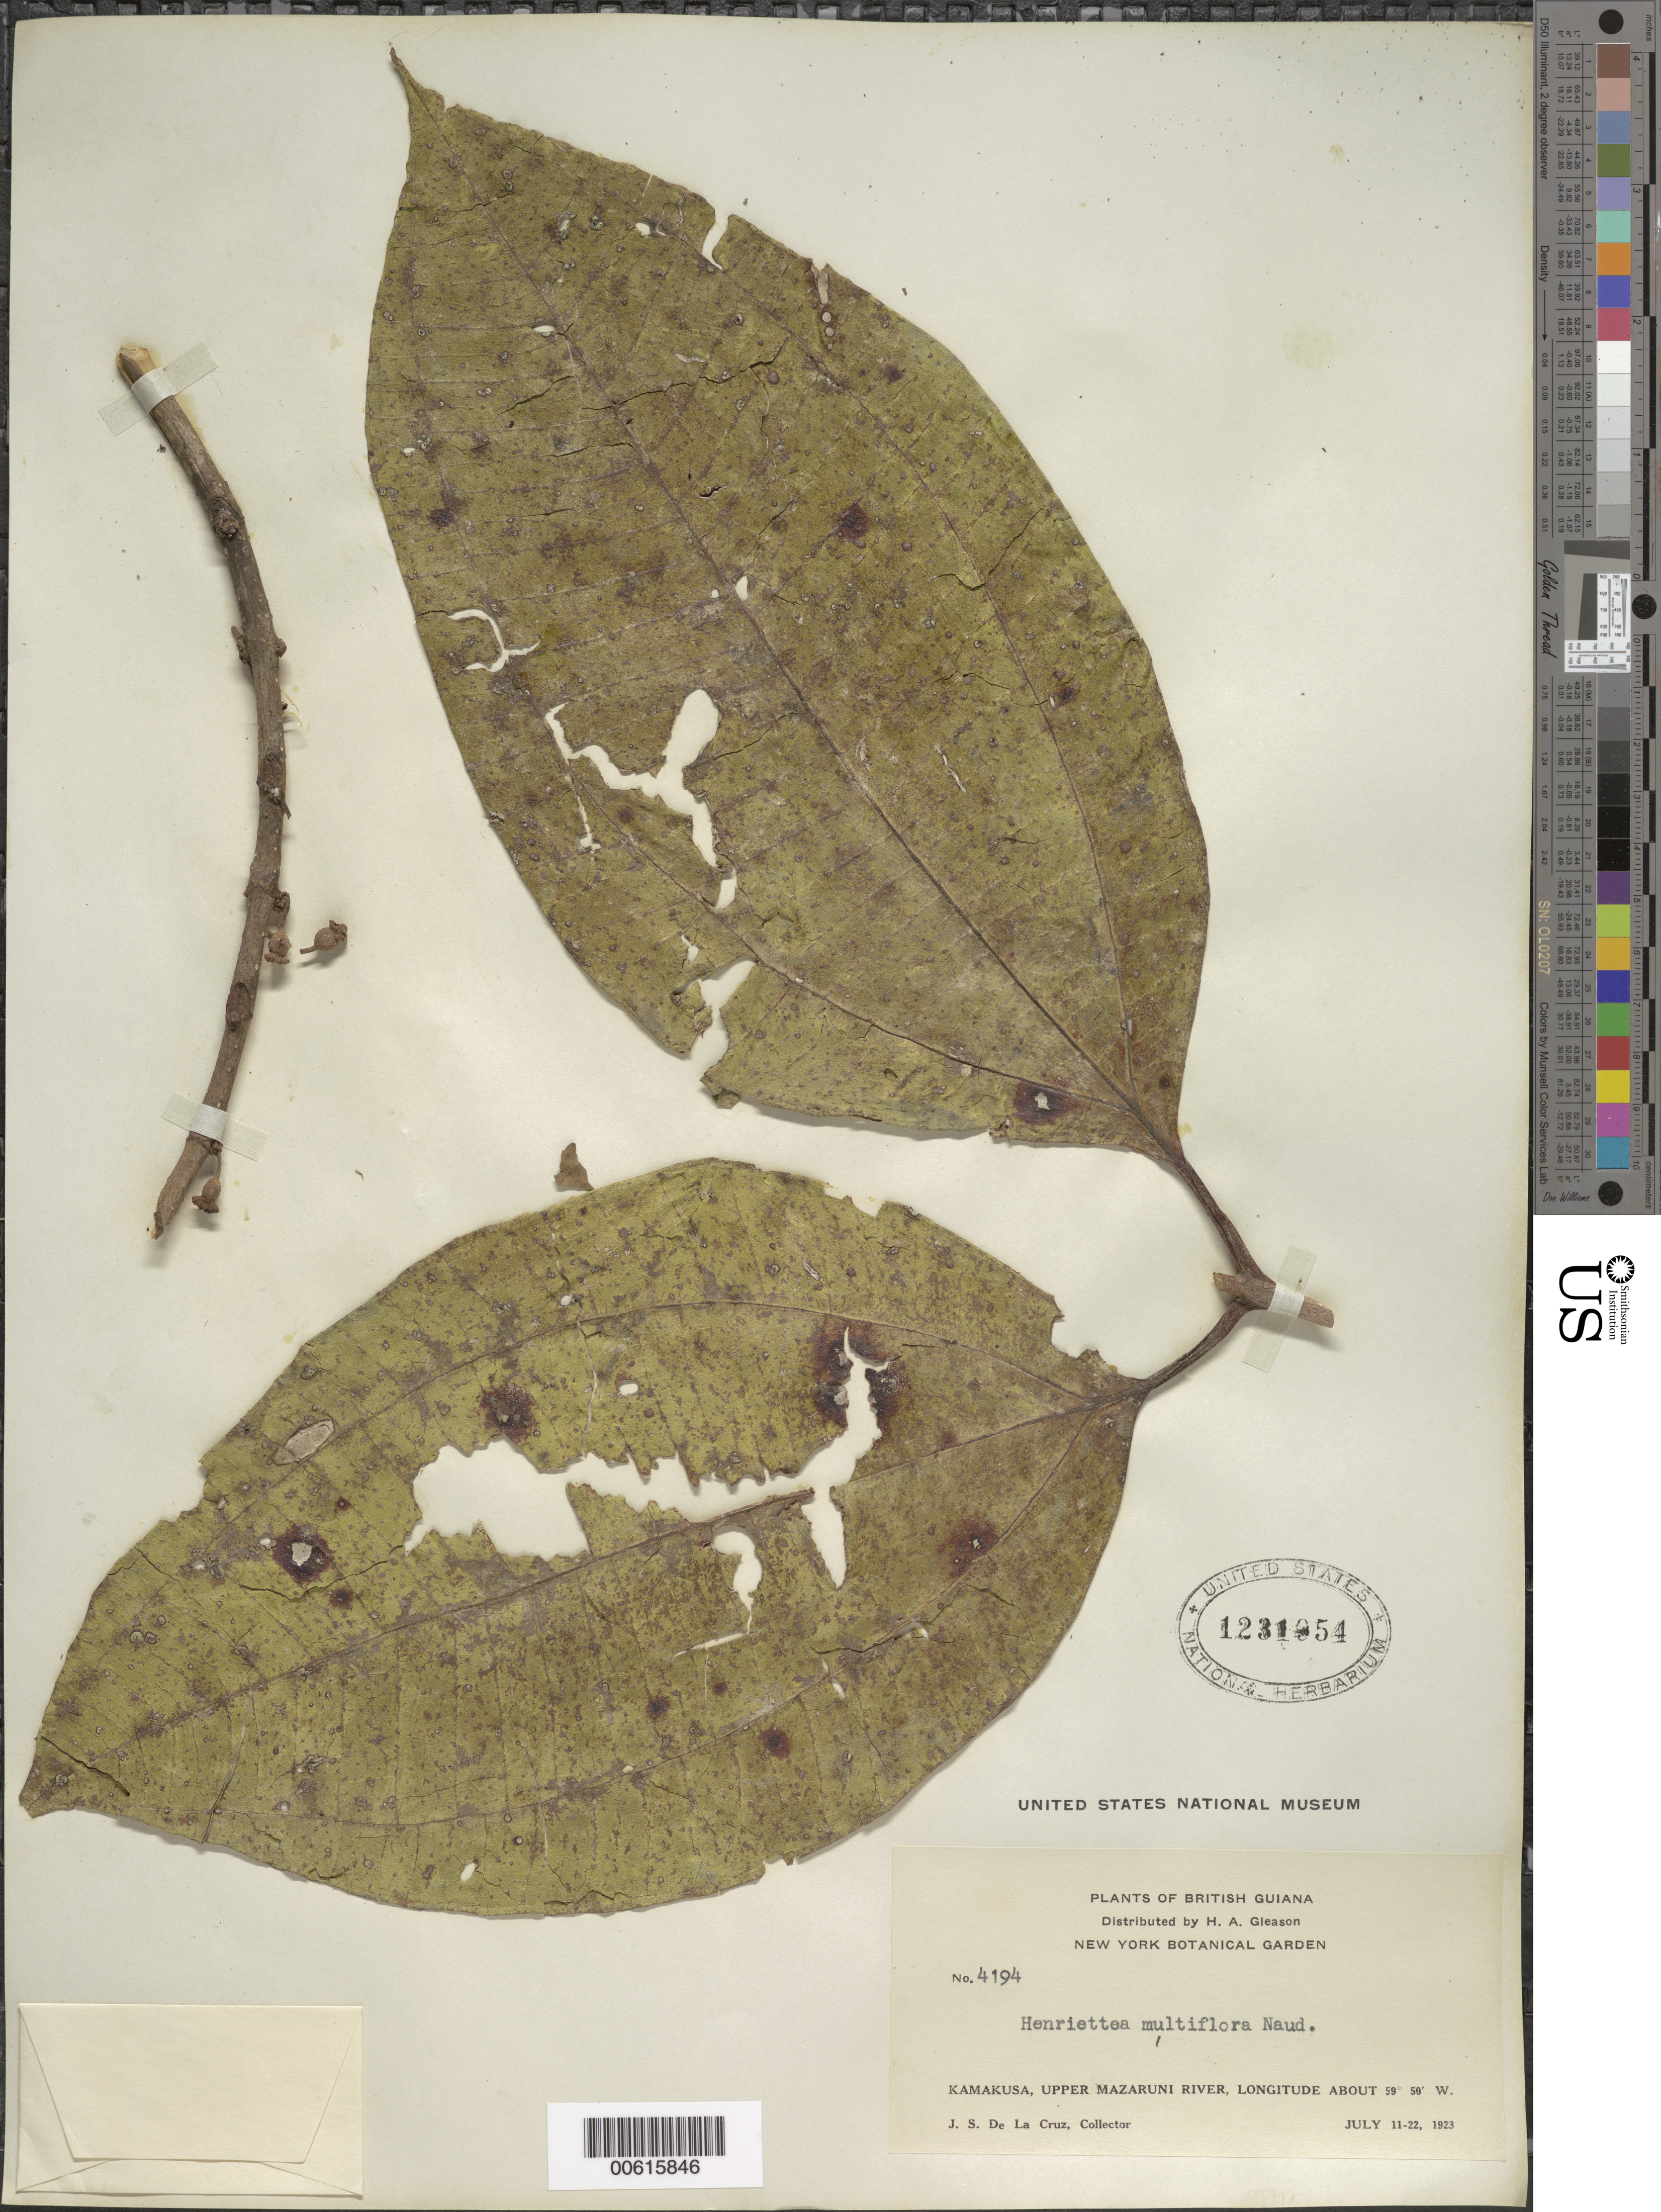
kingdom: Plantae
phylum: Tracheophyta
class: Magnoliopsida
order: Myrtales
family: Melastomataceae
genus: Henriettea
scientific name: Henriettea multiflora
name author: Naudin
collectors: J. S. de la Cruz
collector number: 4194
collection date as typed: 11-Jul-23 to 22-Jul-23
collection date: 1923-07-11/1923-07-22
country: Guyana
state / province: Cuyuni-Mazaruni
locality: Kamakusa, Upper Mazaruni R.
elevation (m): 100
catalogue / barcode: US 1231054